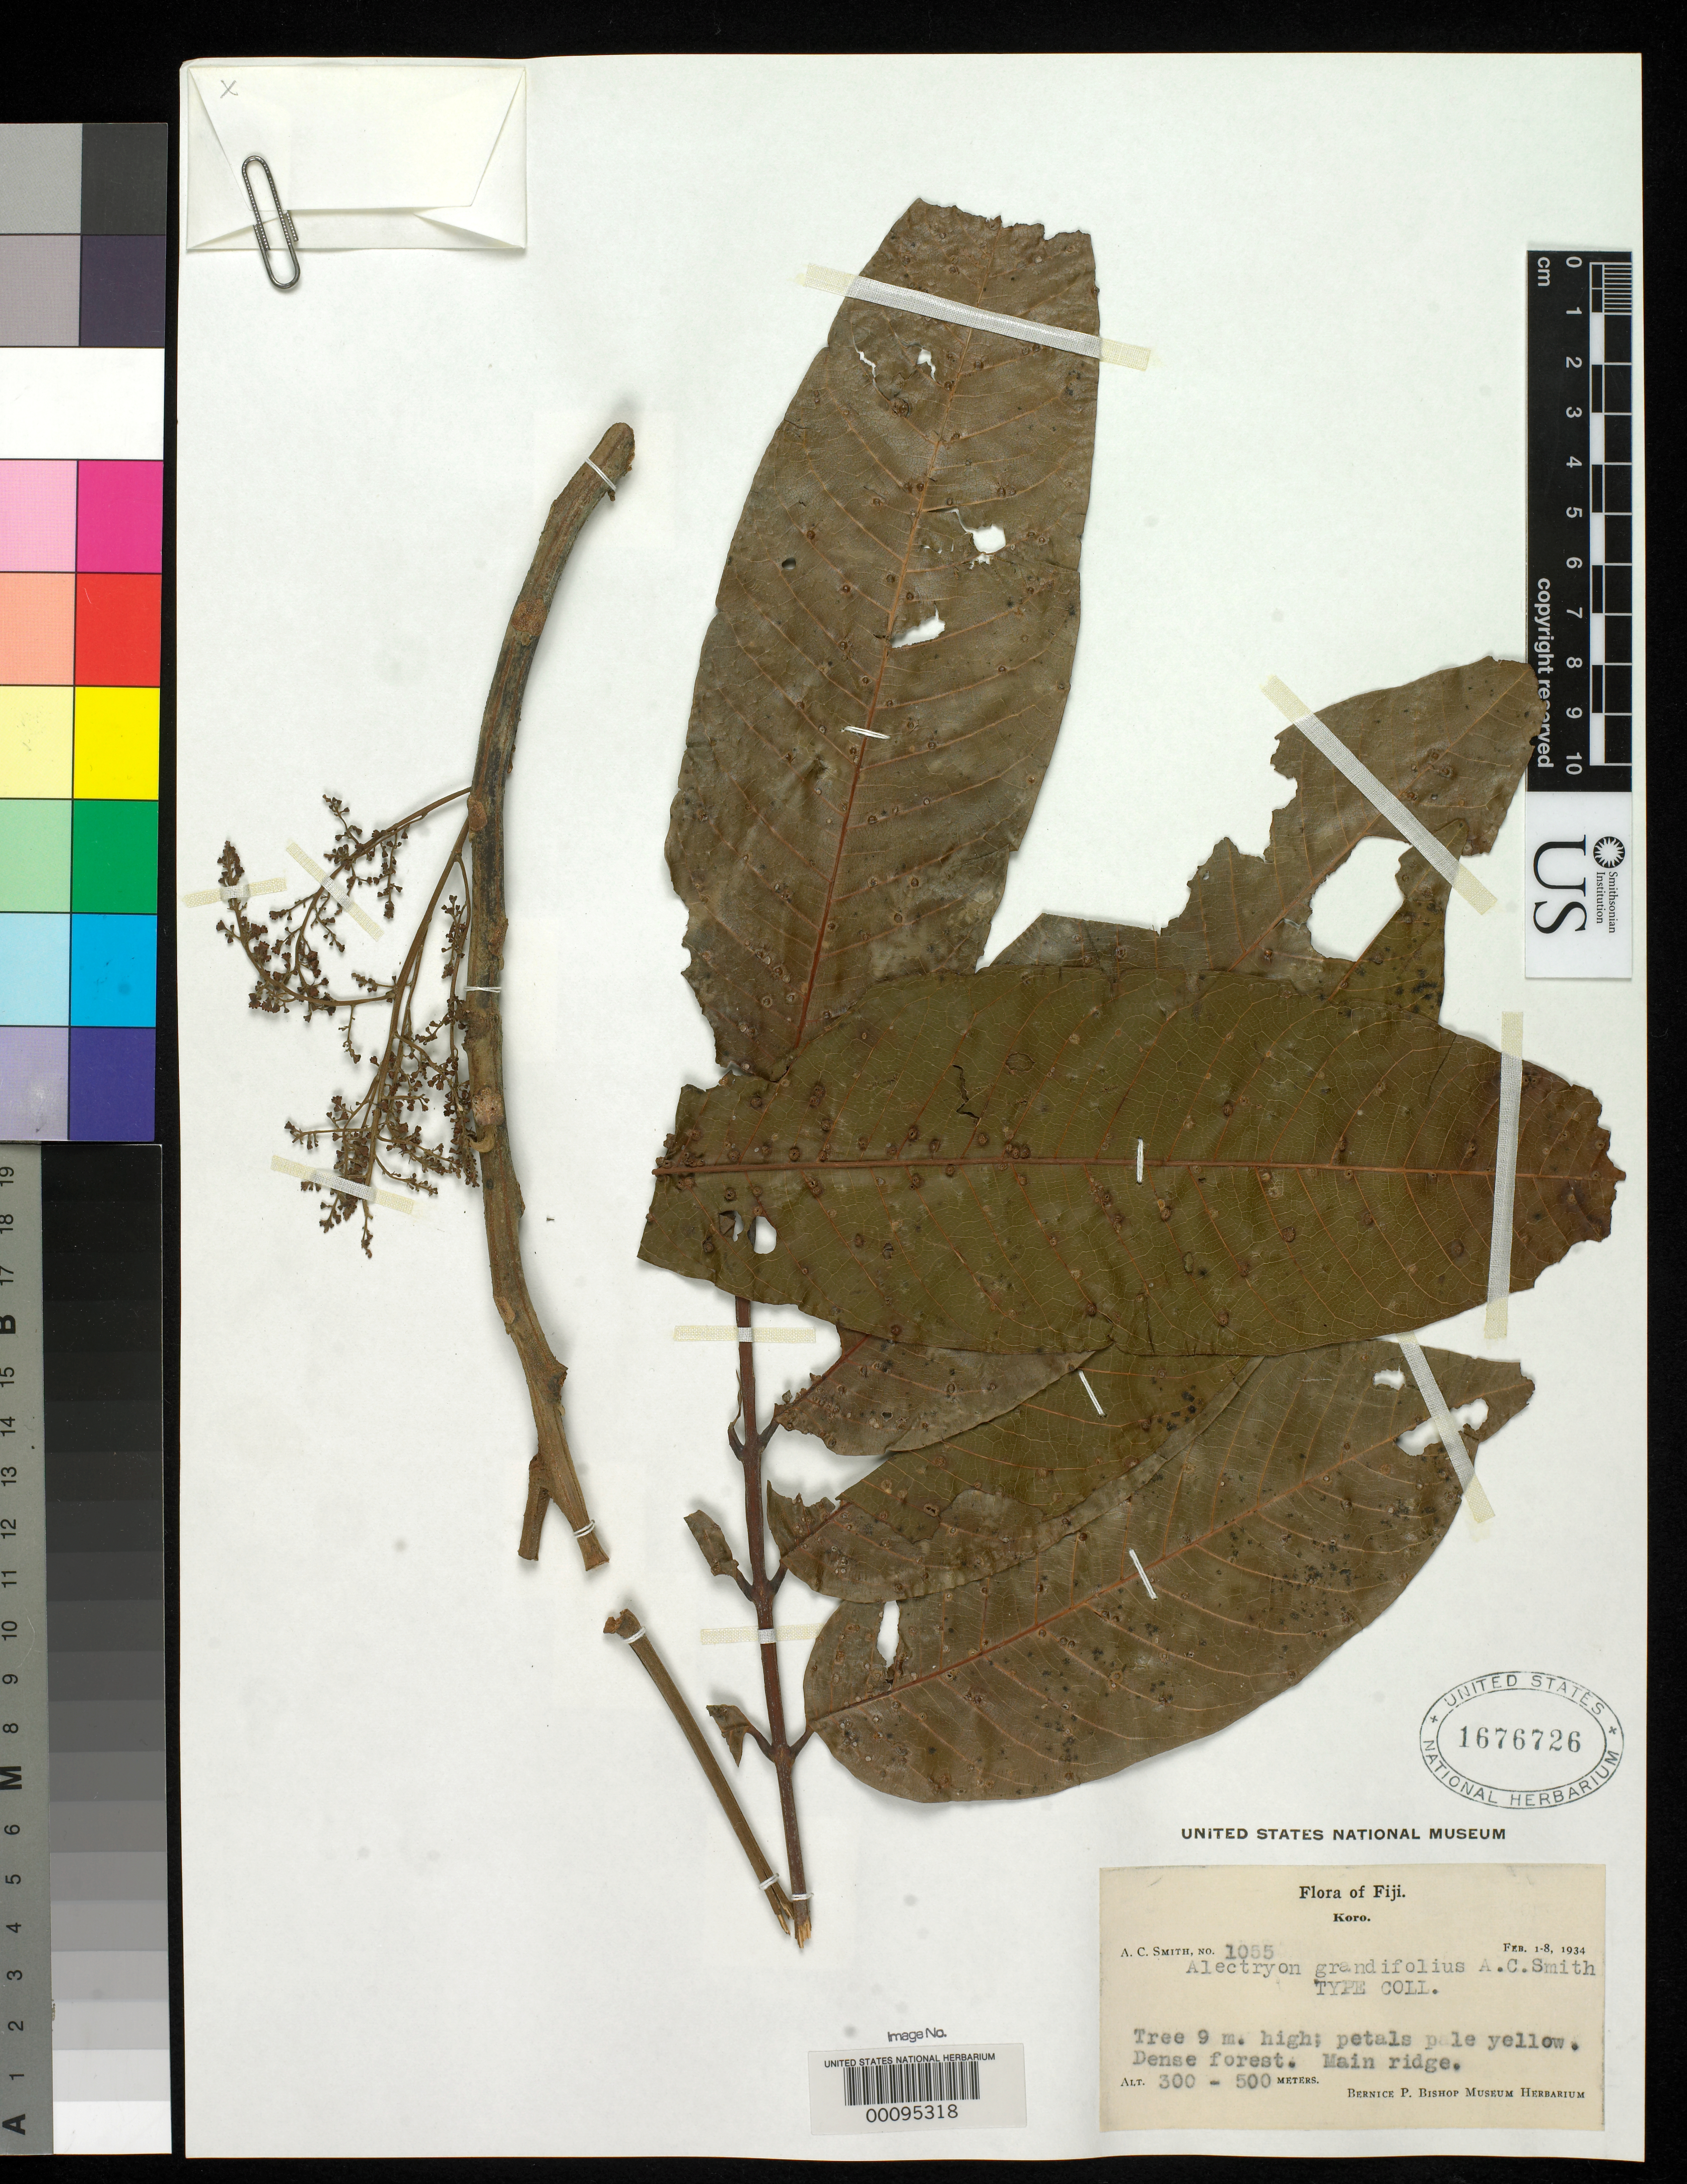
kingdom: Plantae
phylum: Tracheophyta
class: Magnoliopsida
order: Sapindales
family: Sapindaceae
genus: Alectryon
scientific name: Alectryon grandifolius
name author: A.C. Sm.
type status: Isotype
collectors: A. C. Smith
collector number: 1055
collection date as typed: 02 Feb 1934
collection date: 1934-02-02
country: Fiji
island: Koro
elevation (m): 300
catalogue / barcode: US 1676726